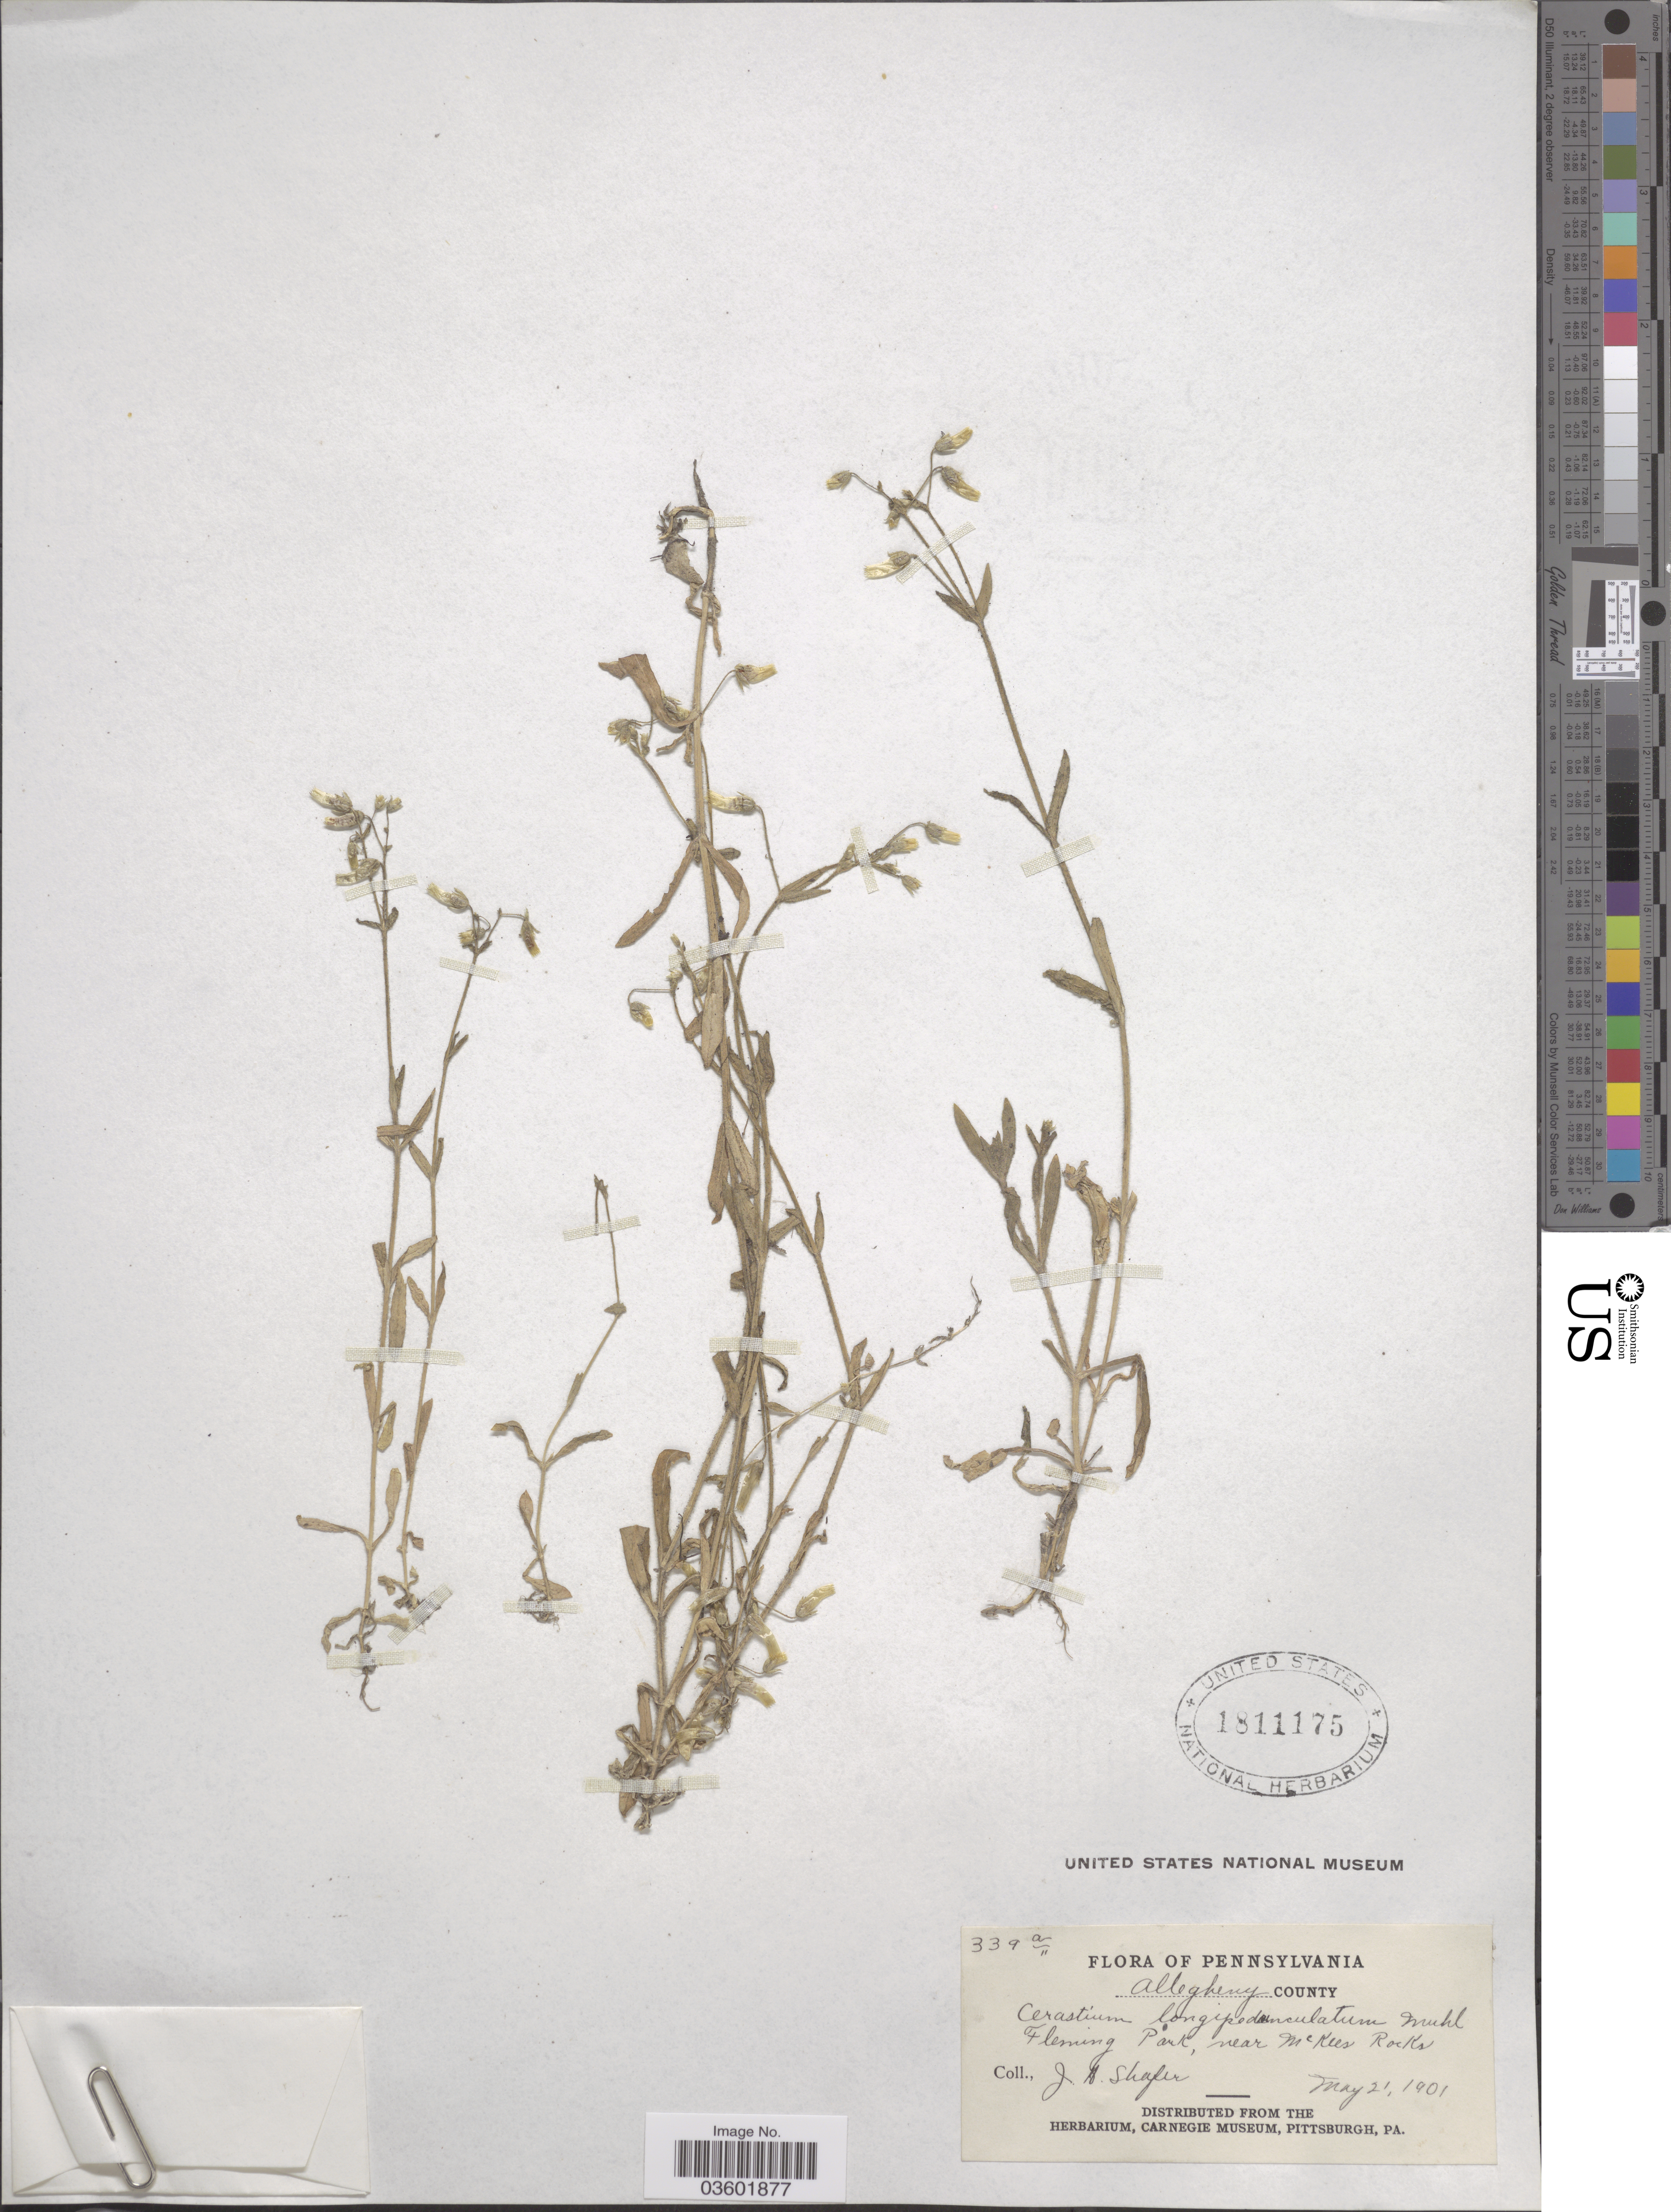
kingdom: Plantae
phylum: Tracheophyta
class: Magnoliopsida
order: Caryophyllales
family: Caryophyllaceae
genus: Cerastium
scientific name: Cerastium nutans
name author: Raf.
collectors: J. A. Shafer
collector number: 339a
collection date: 1901-05-21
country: United States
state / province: Pennsylvania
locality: Allegheny County. Fleming Park, near McKees Rocks.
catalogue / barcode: US 1811175